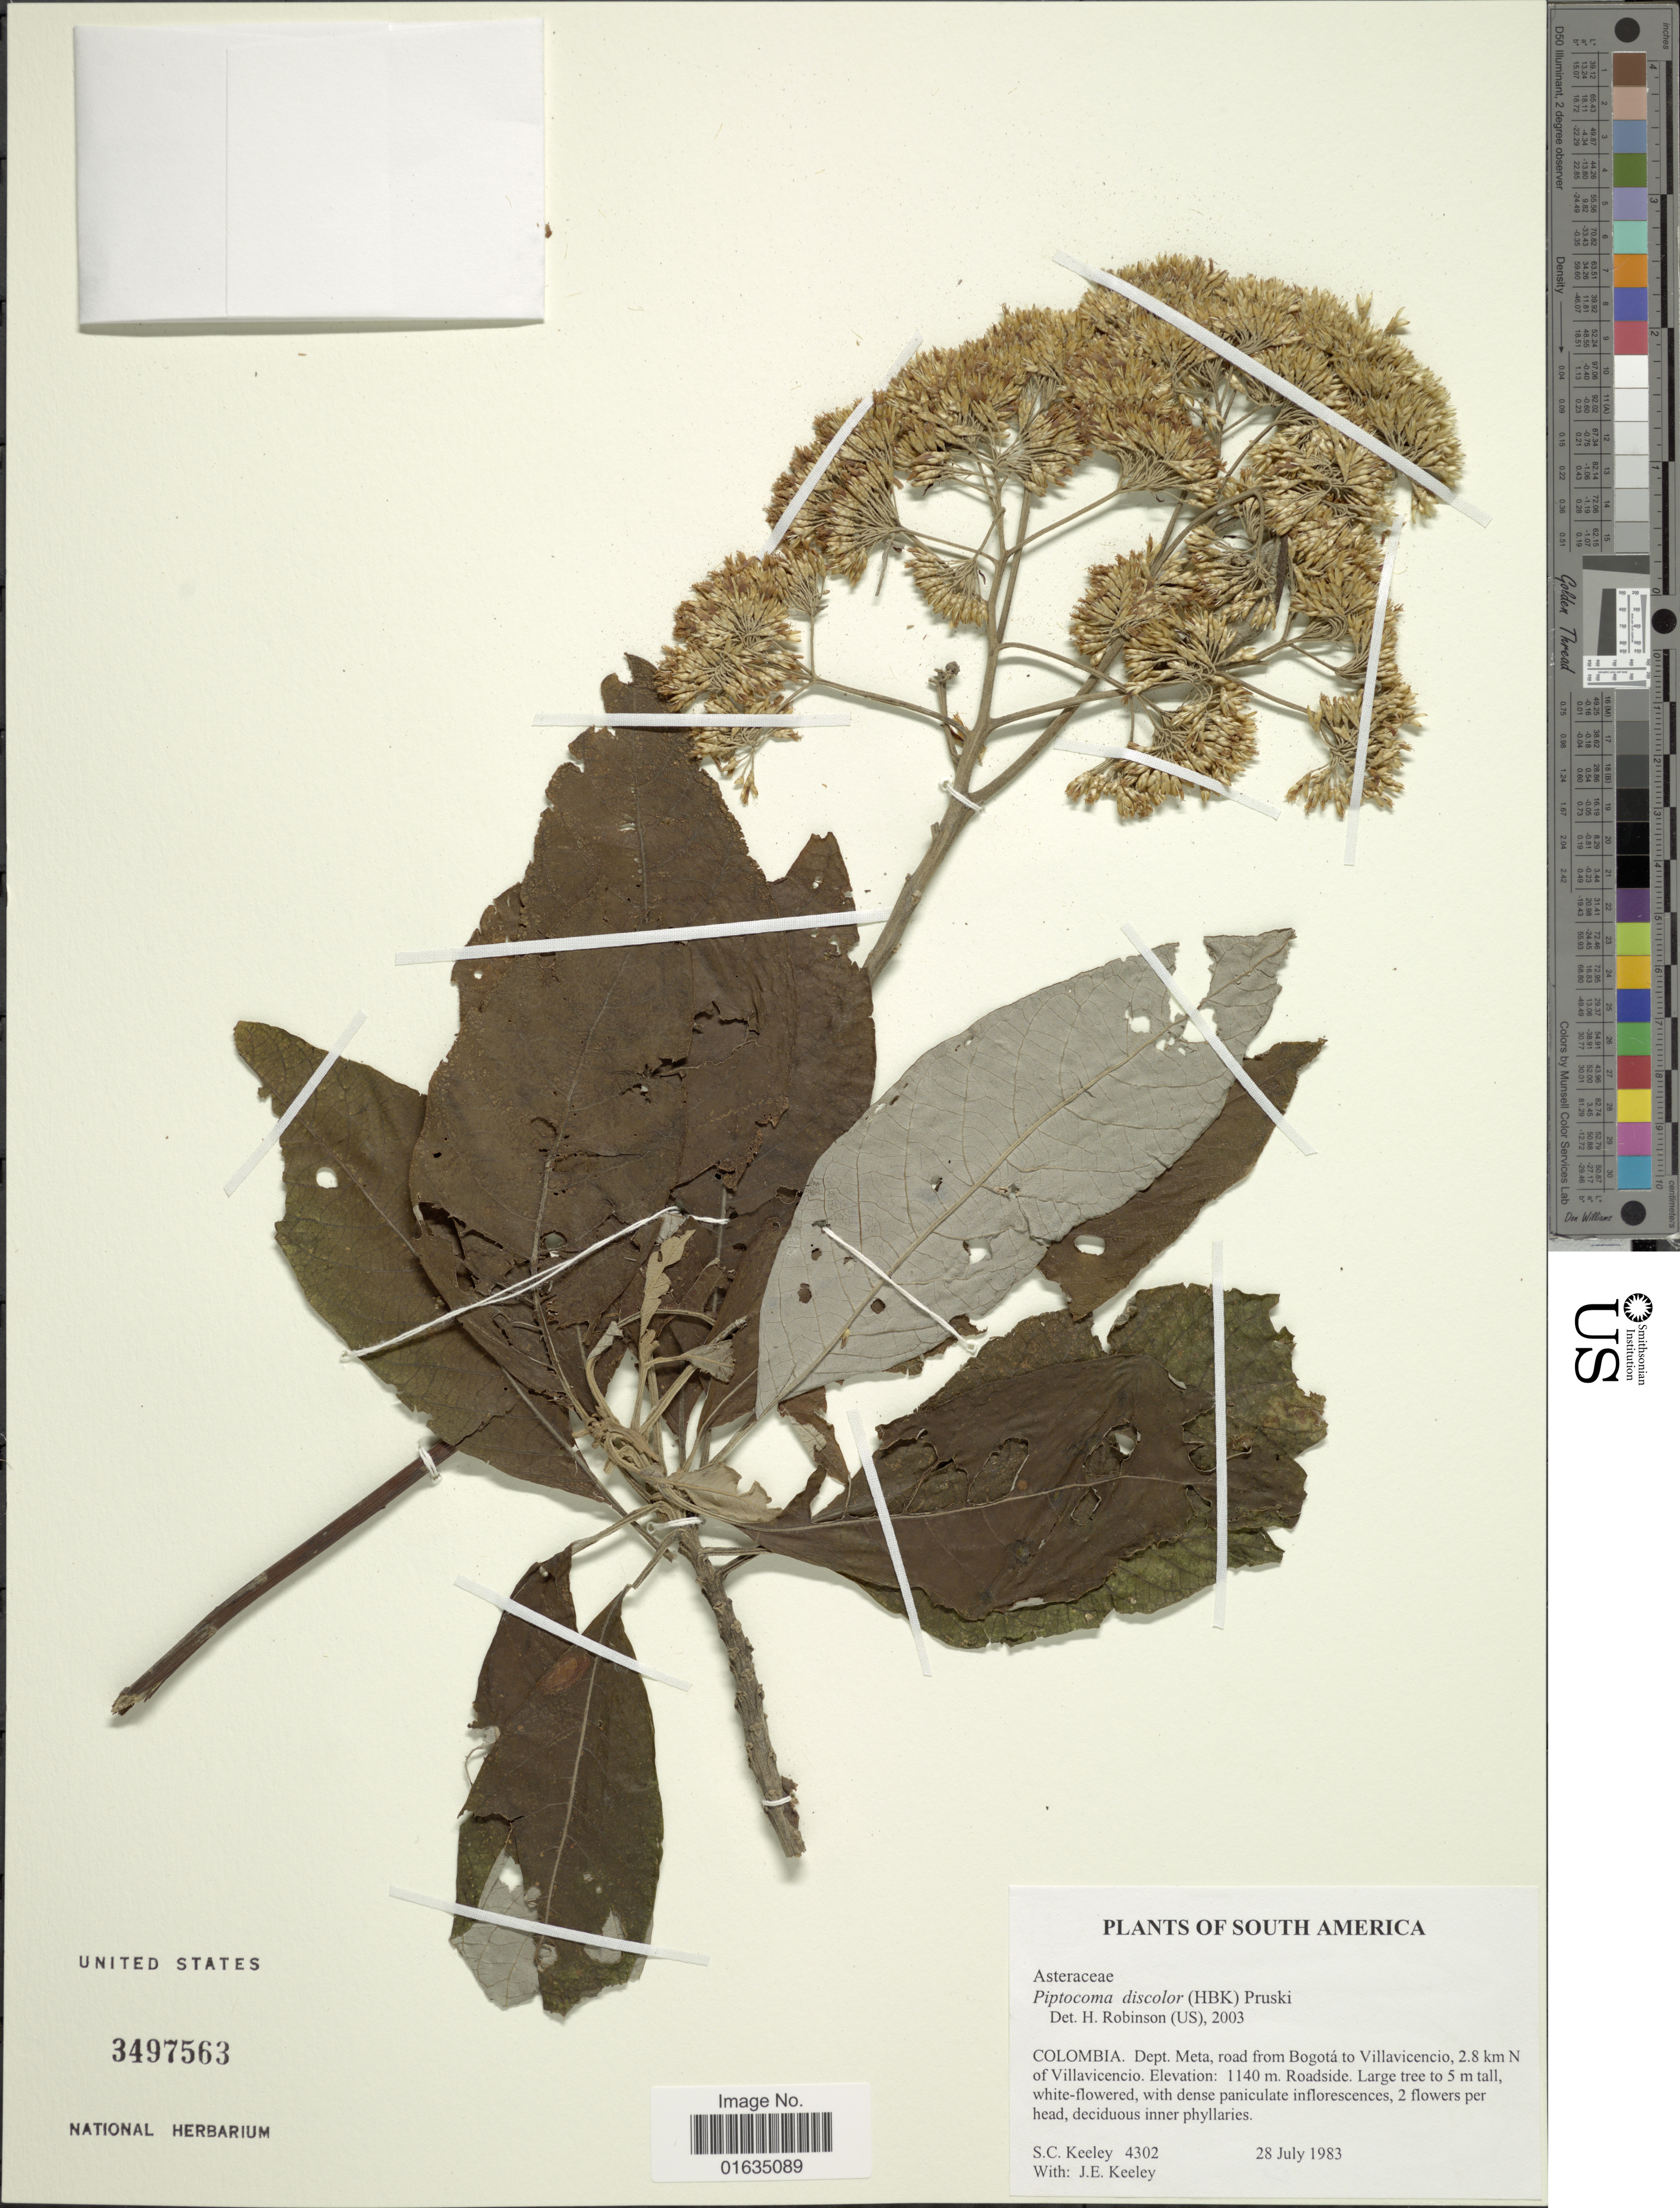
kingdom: Plantae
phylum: Tracheophyta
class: Magnoliopsida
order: Asterales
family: Asteraceae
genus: Pollalesta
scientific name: Pollalesta discolor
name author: (Kunth) Aristeg.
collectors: S. C. Keeley & J. E. Keeley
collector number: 4302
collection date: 1983-07-28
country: Colombia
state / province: Meta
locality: Dept. Meta, road from Bogota to Villavicencio, 2.8 km N of Villavicencio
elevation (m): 1140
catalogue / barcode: US 3497563